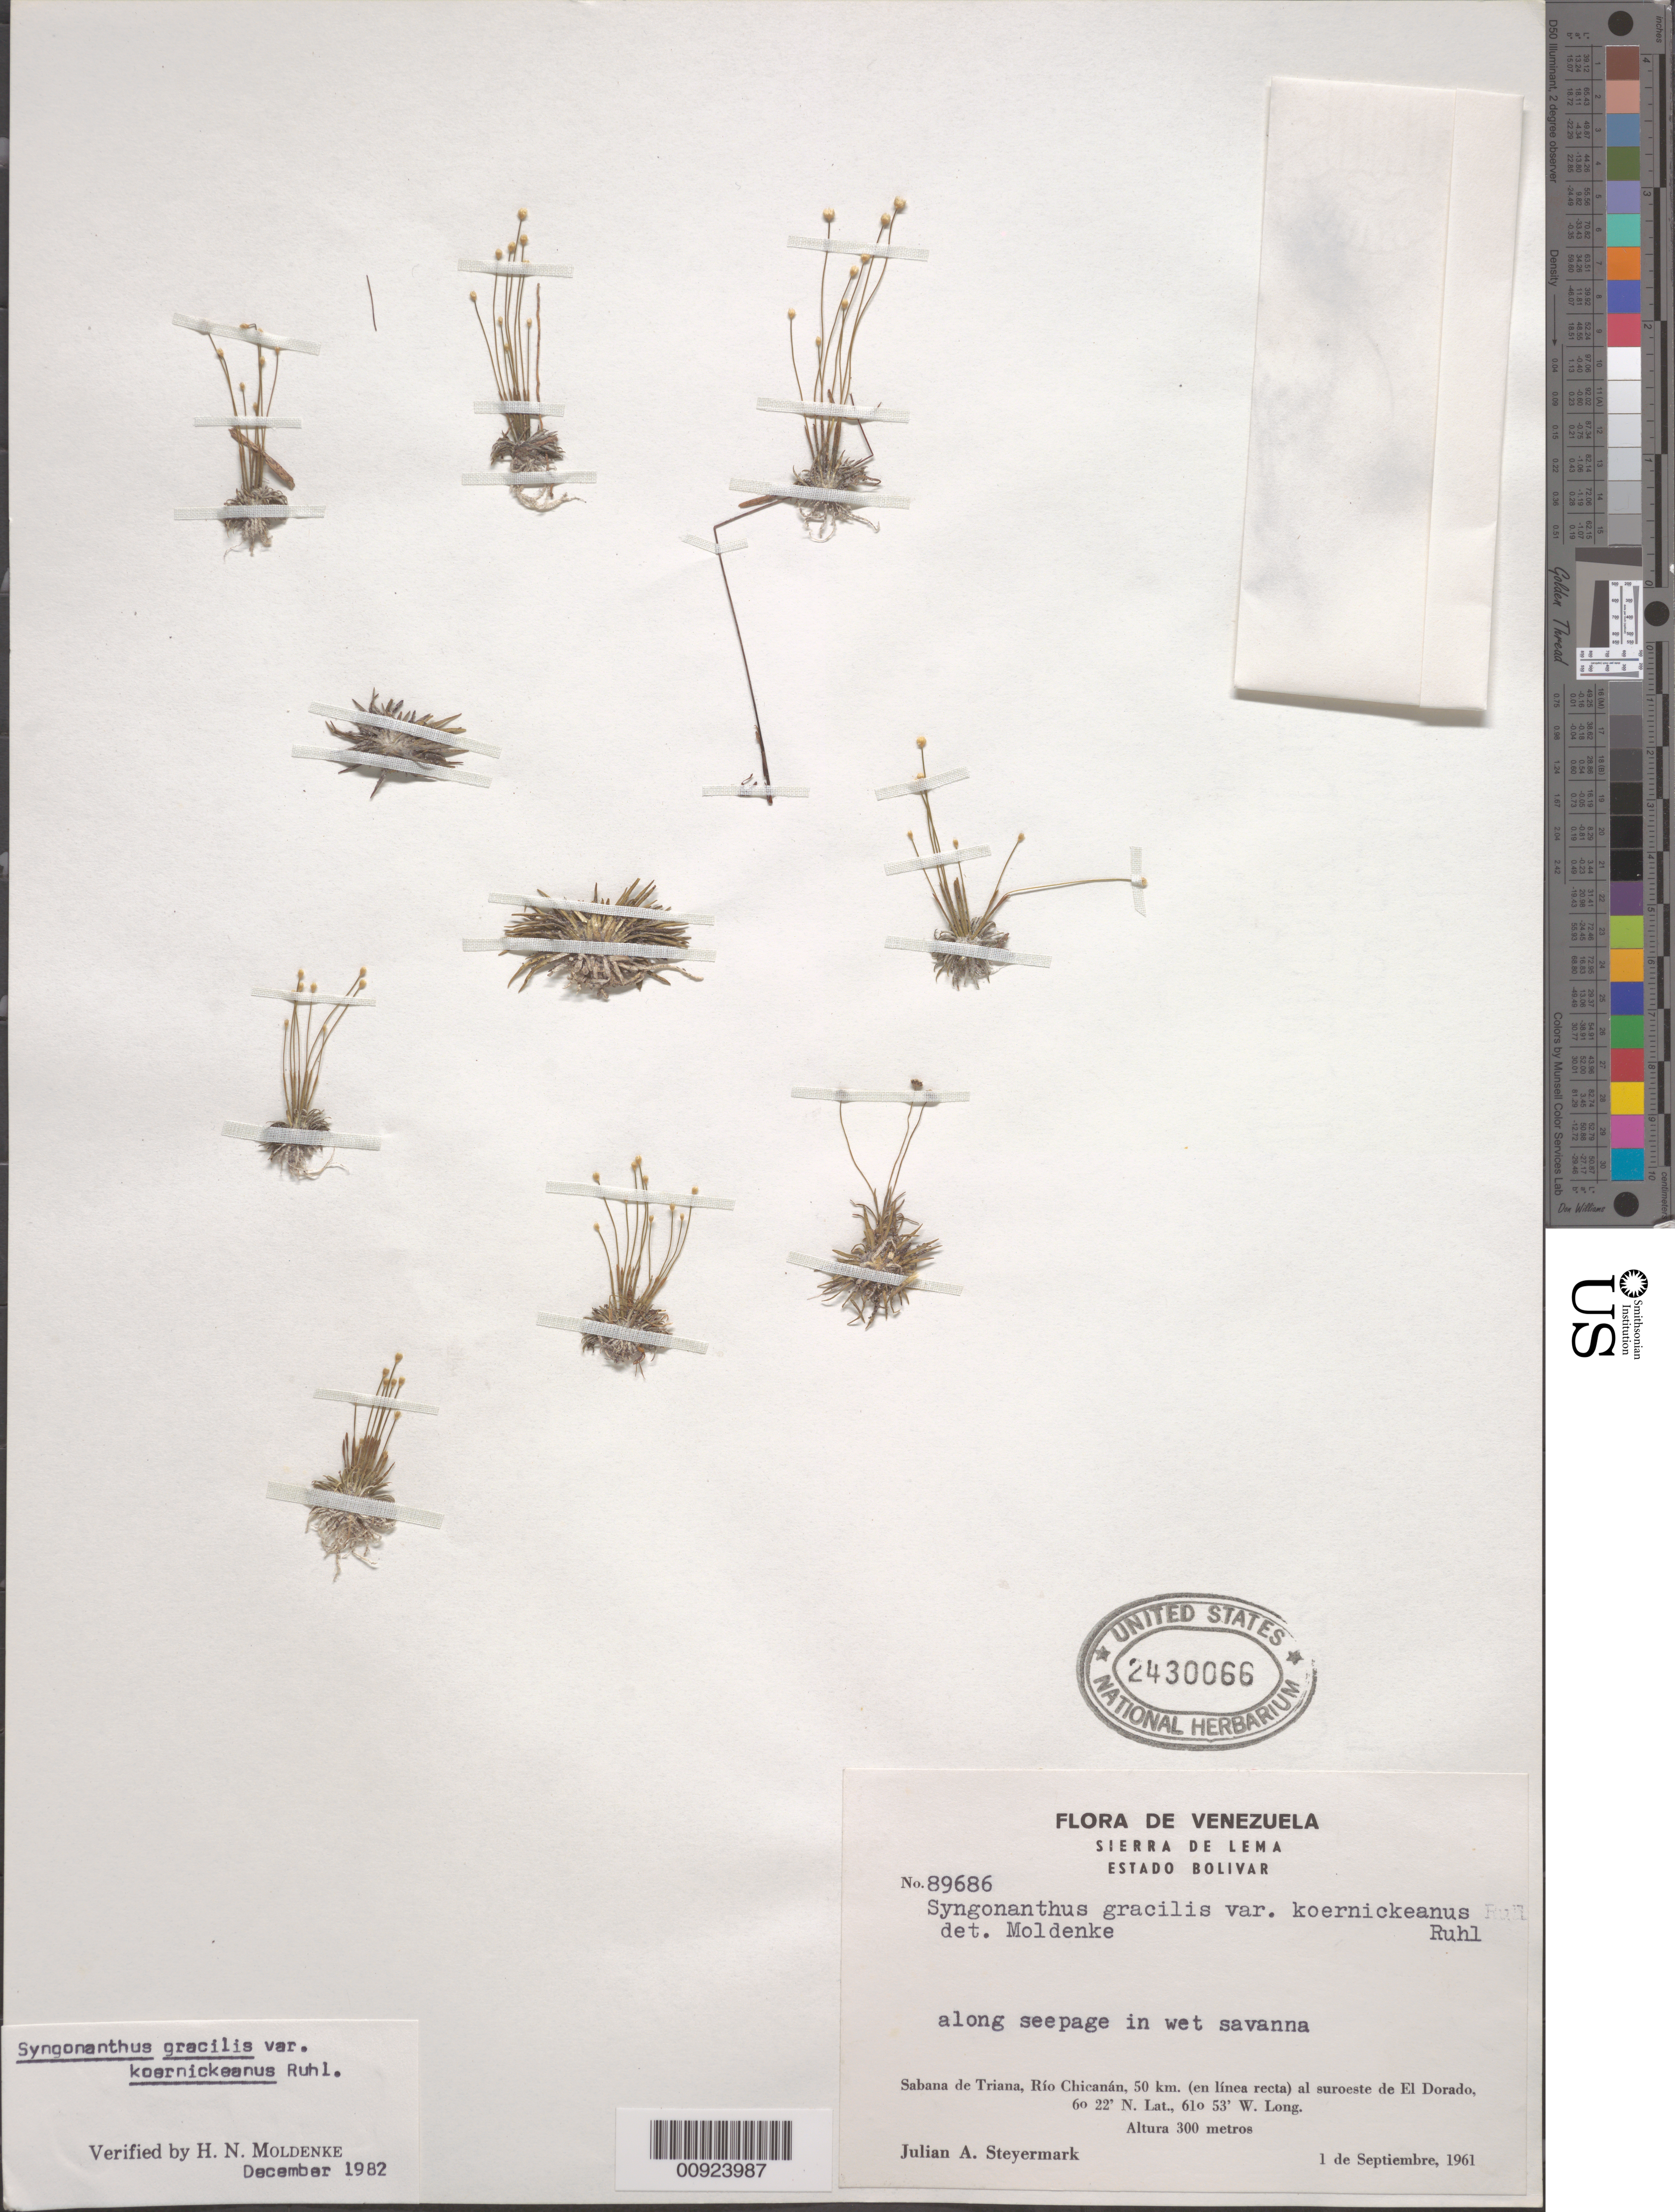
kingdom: Plantae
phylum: Tracheophyta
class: Liliopsida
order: Poales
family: Eriocaulaceae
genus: Syngonanthus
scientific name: Syngonanthus gracilis var. koernickeanus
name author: Ruhland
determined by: Moldenke, H. N.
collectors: J. Steyermark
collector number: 89686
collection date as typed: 1-Sep-61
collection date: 1961-09-01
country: Venezuela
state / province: Bolívar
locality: Sabana de Triana, Río Chicanán, 50 km (in línea recta) al SW de El Dorado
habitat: Along seepage in wet savanna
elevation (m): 300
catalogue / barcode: US 2430066